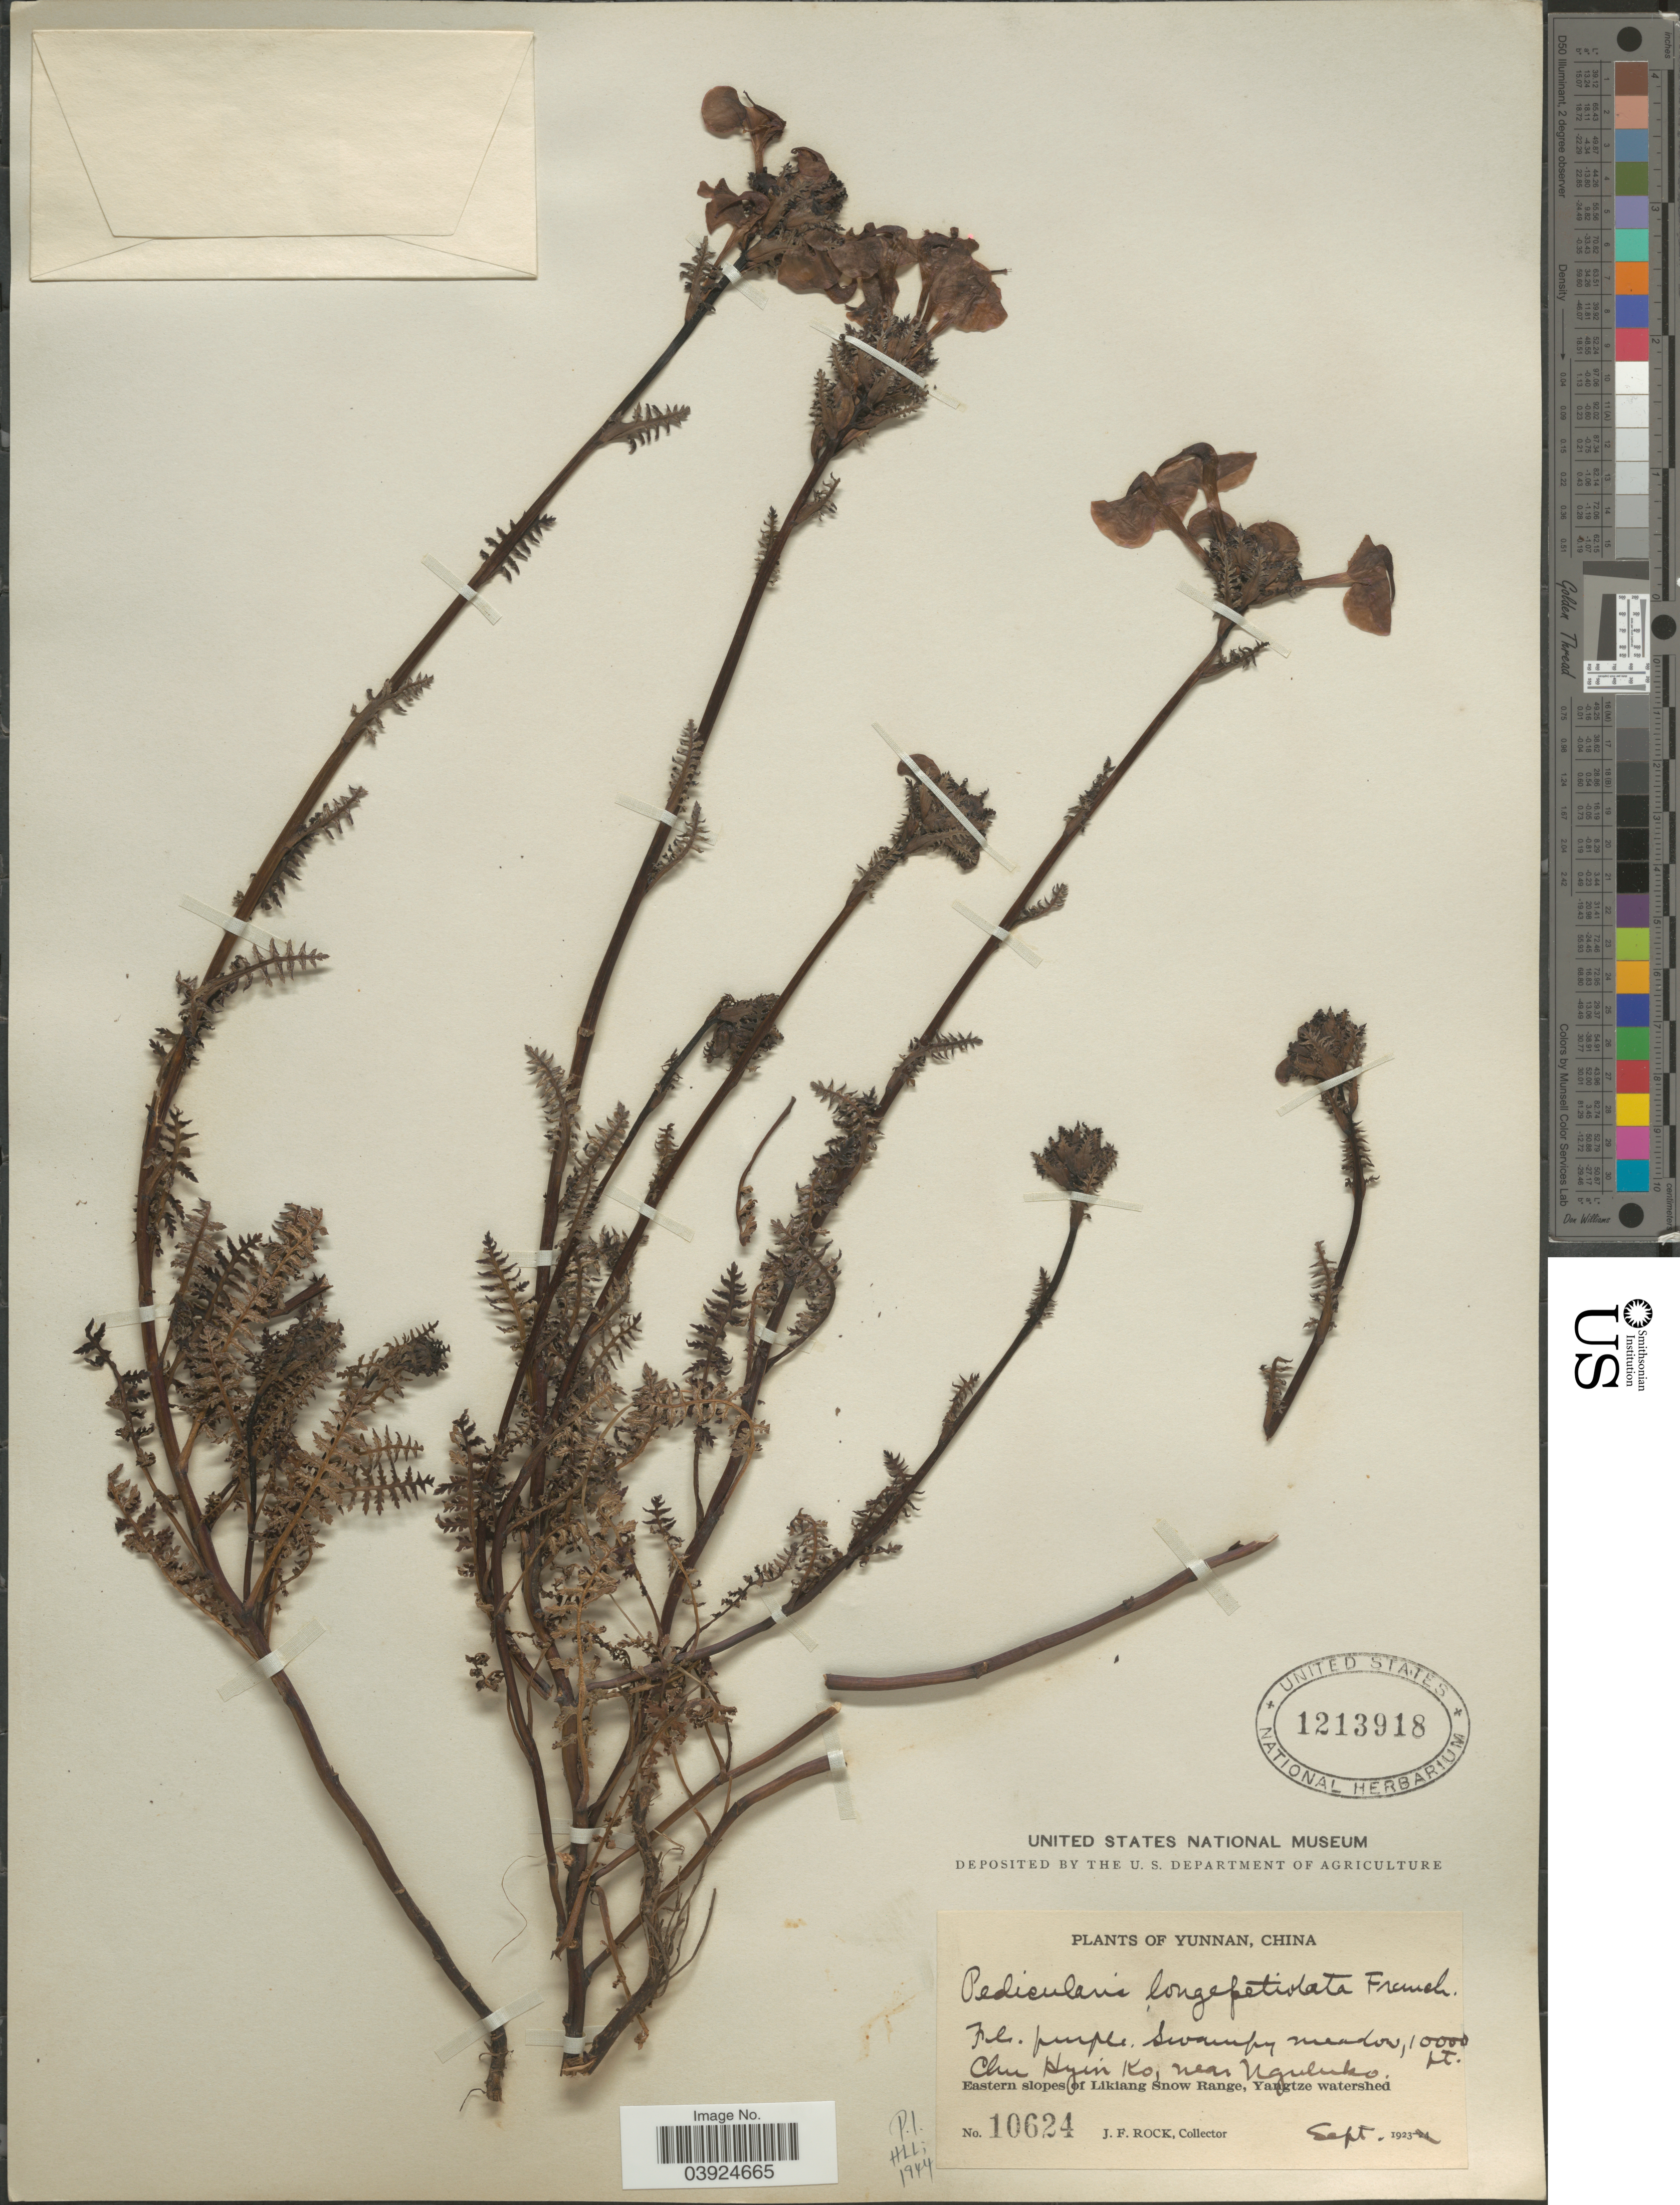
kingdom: Plantae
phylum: Tracheophyta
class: Magnoliopsida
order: Lamiales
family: Orobanchaceae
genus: Pedicularis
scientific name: Pedicularis longepetiolata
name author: Franch. ex Maxim.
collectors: J. Rock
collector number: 10624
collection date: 1923-09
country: China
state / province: Yunnan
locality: Chu Hyin Ko, near Nguluko. Eastern slopes of Likiang Snow Range, Yangtze watershed.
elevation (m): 3048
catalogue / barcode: US 1213918